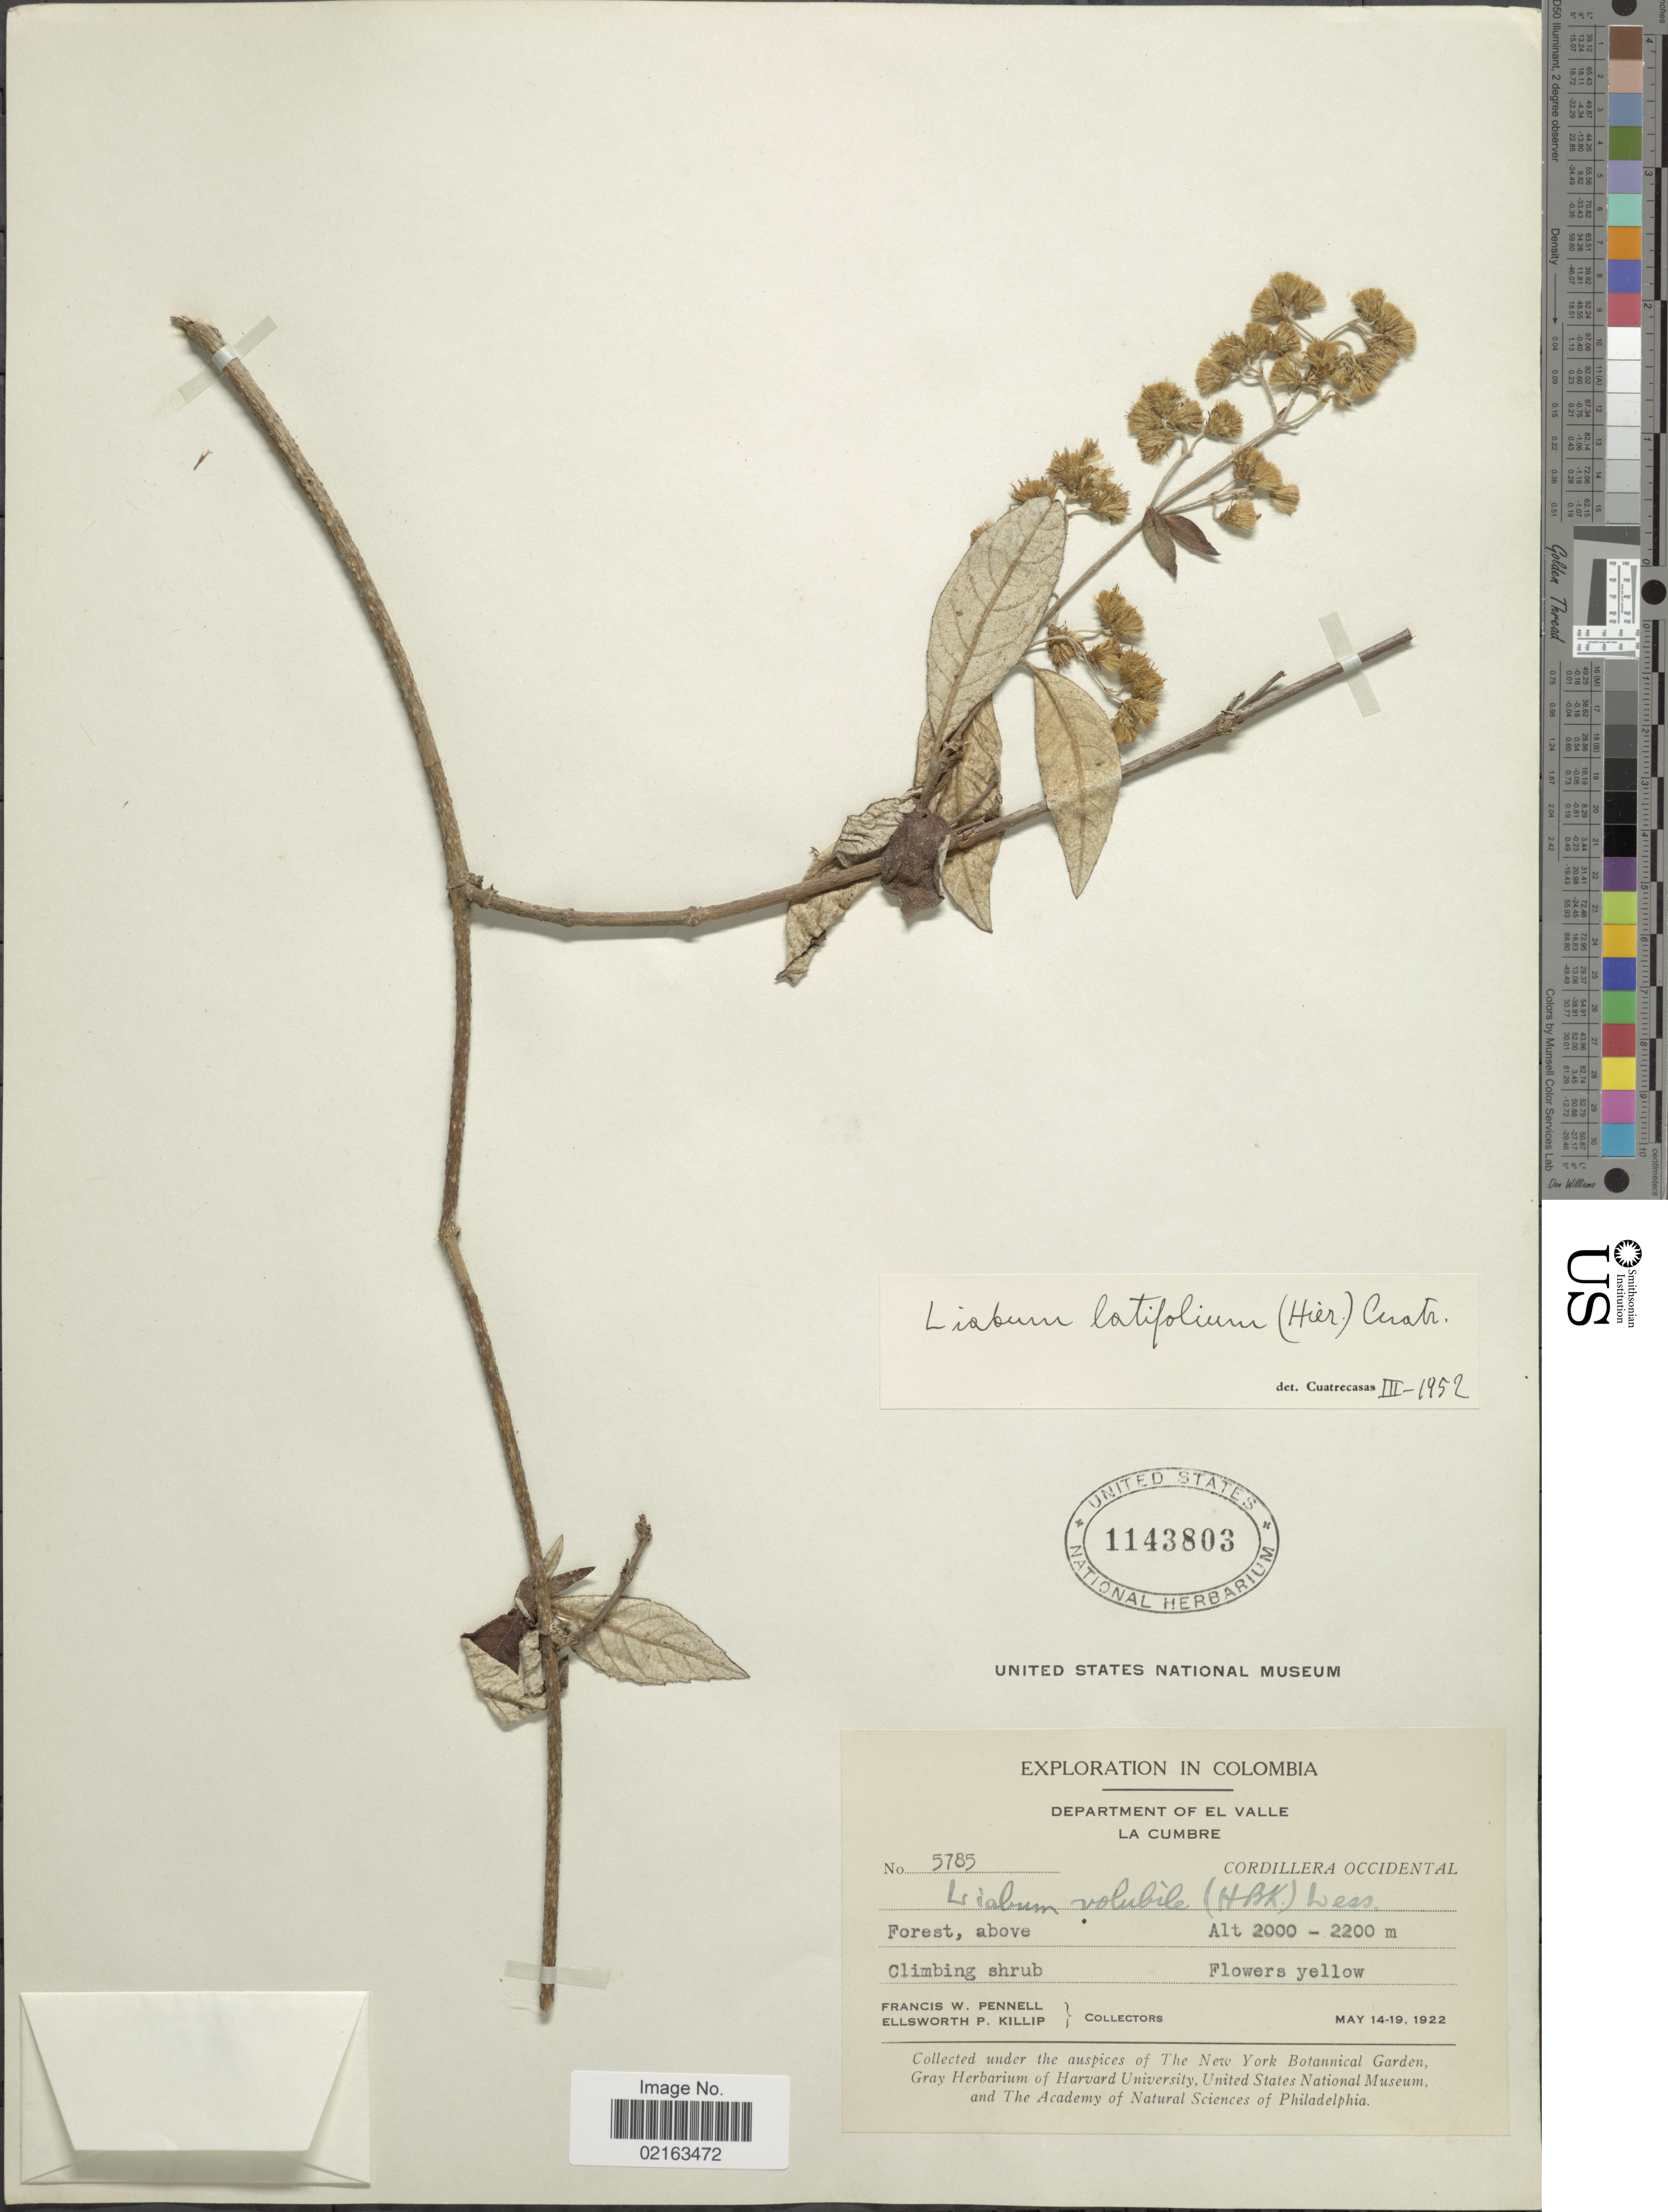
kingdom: Plantae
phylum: Tracheophyta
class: Magnoliopsida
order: Asterales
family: Asteraceae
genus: Oligactis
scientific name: Oligactis volubilis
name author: (Kunth) Cass.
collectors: F. W. Pennell & E. P. Killip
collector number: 5785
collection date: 1922-05-14/1922-05-19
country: Colombia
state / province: Valle del Cauca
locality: Department of El Valle. La Cumbre. Cordillera Occidental. Forest, above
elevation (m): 2000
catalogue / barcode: US 1143803